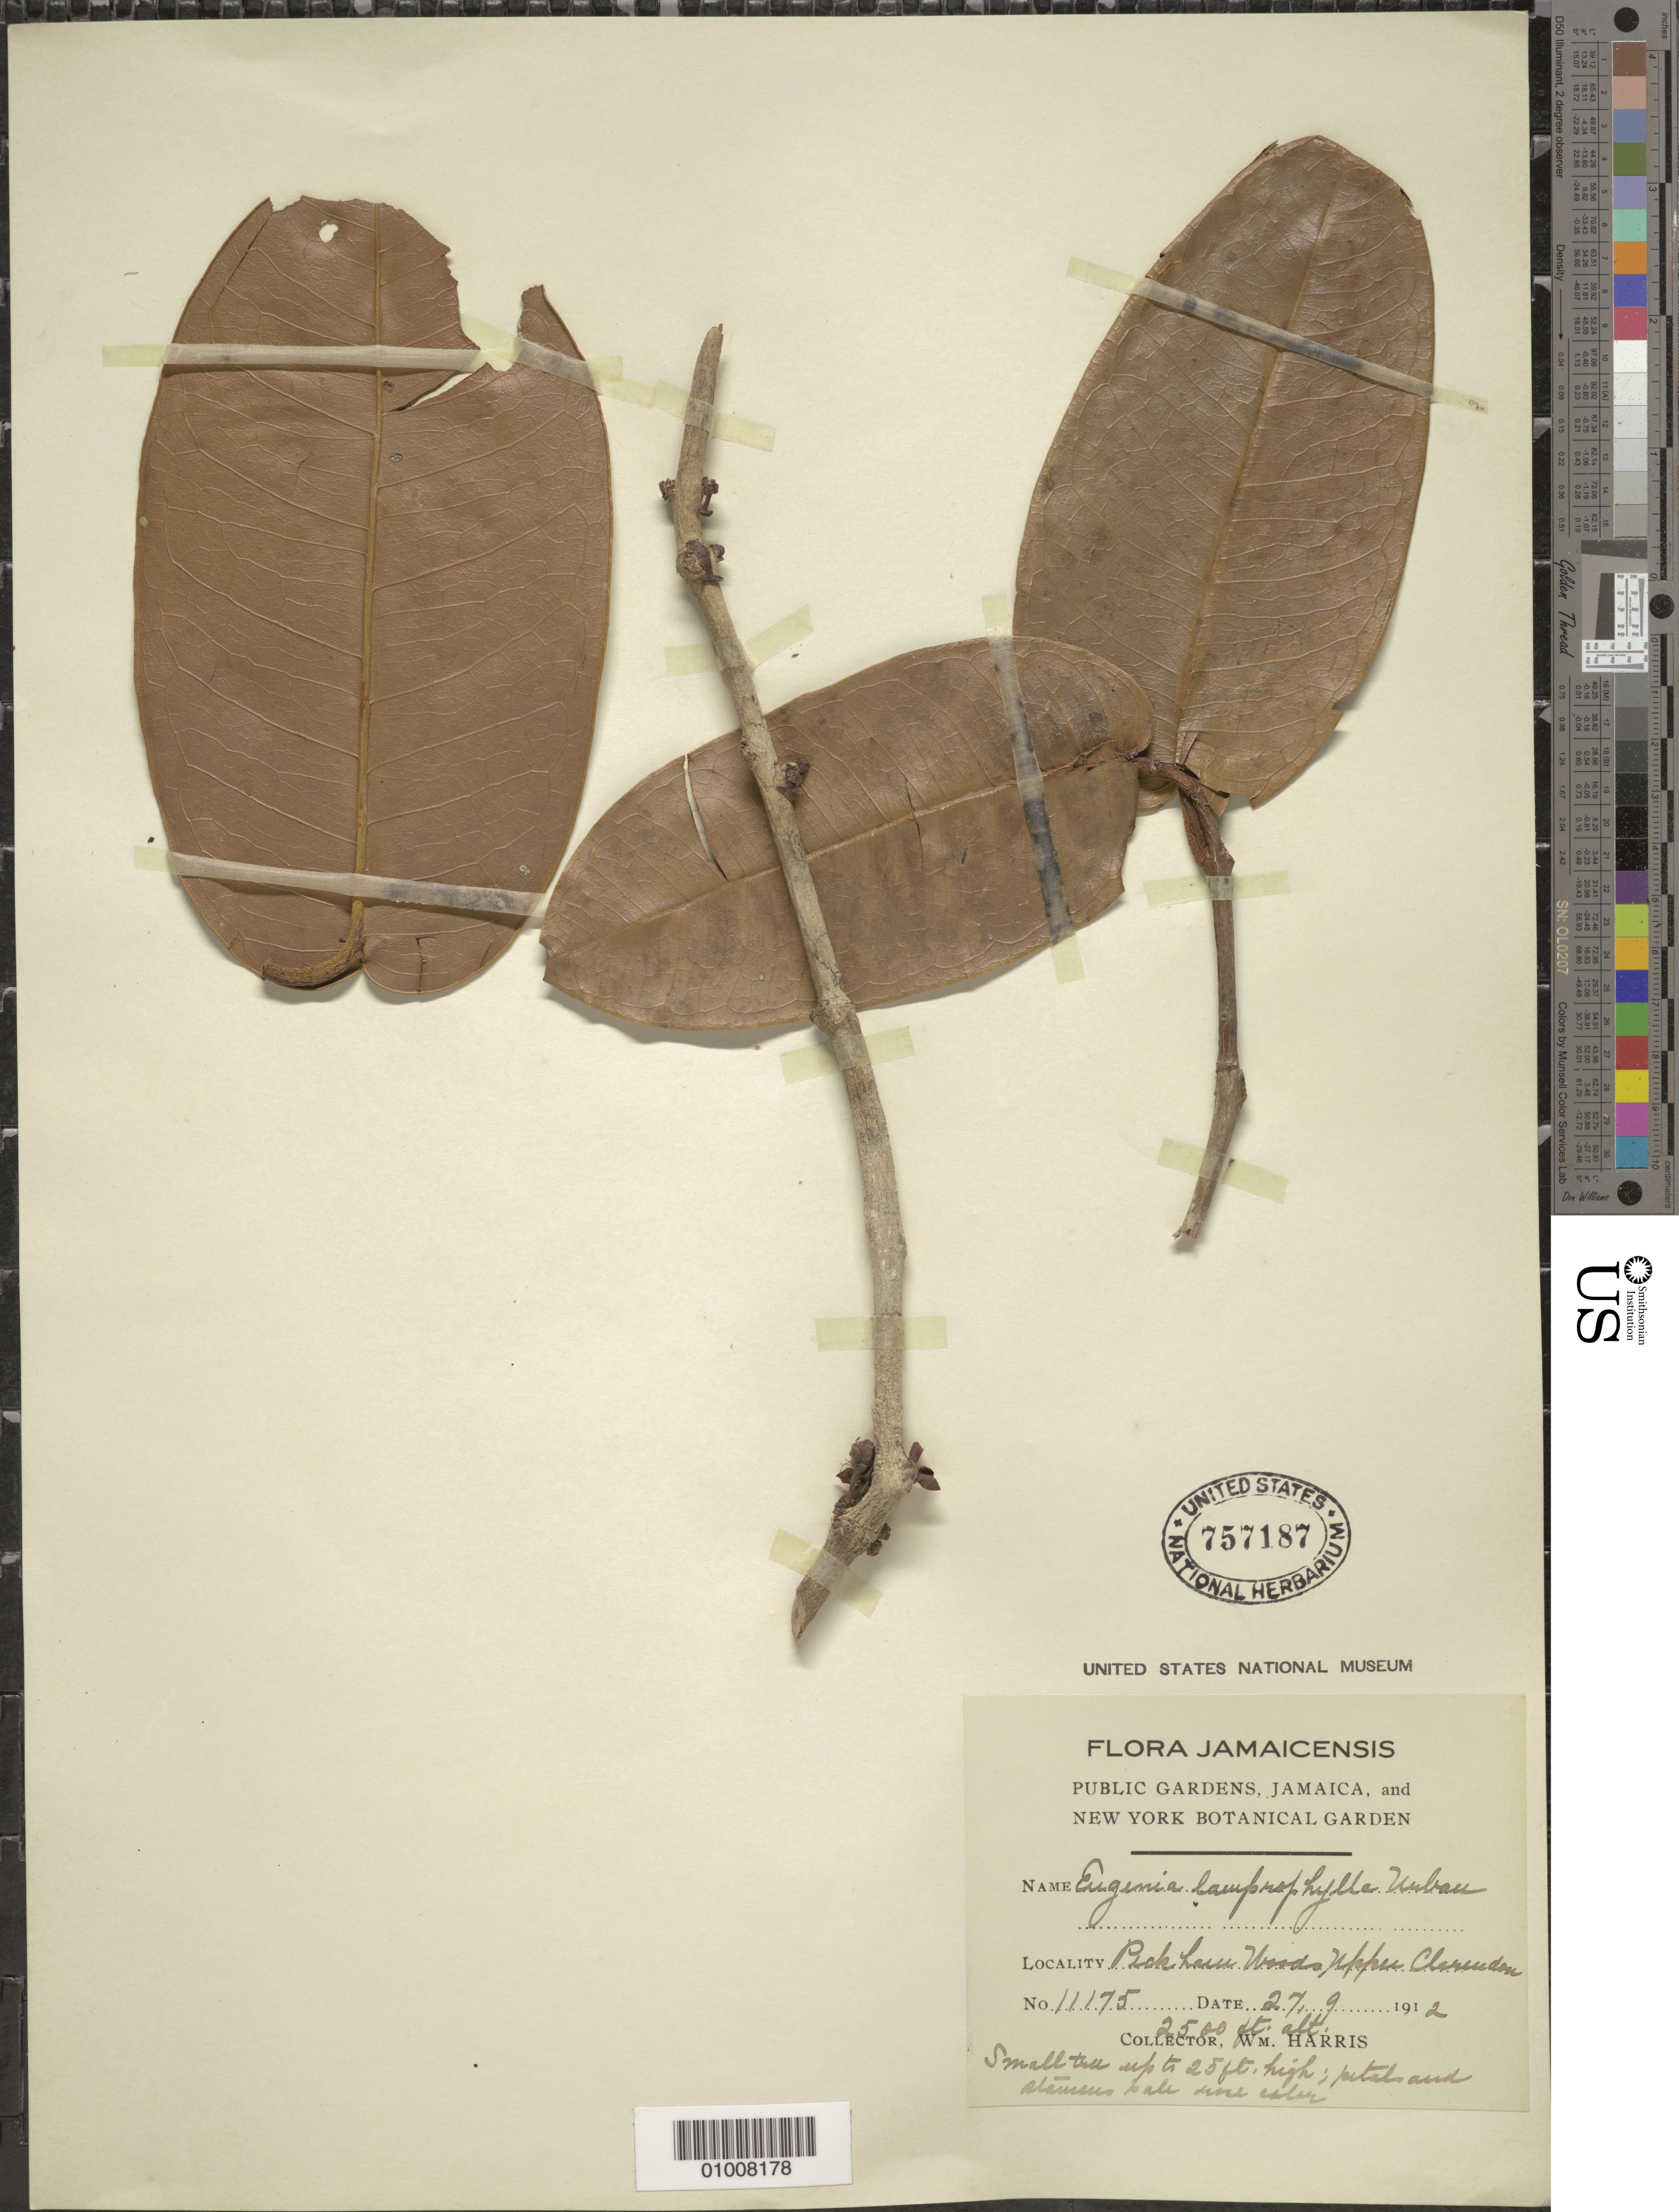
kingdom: Plantae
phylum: Tracheophyta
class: Magnoliopsida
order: Myrtales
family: Myrtaceae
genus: Eugenia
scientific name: Eugenia lamprophylla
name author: Urb.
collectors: W. Harris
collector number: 11175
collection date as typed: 27 Sep 1912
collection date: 1912-09-27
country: Jamaica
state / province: Clarendon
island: Jamaica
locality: Peckham Woods, Upper Clarendon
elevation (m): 762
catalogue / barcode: US 757187